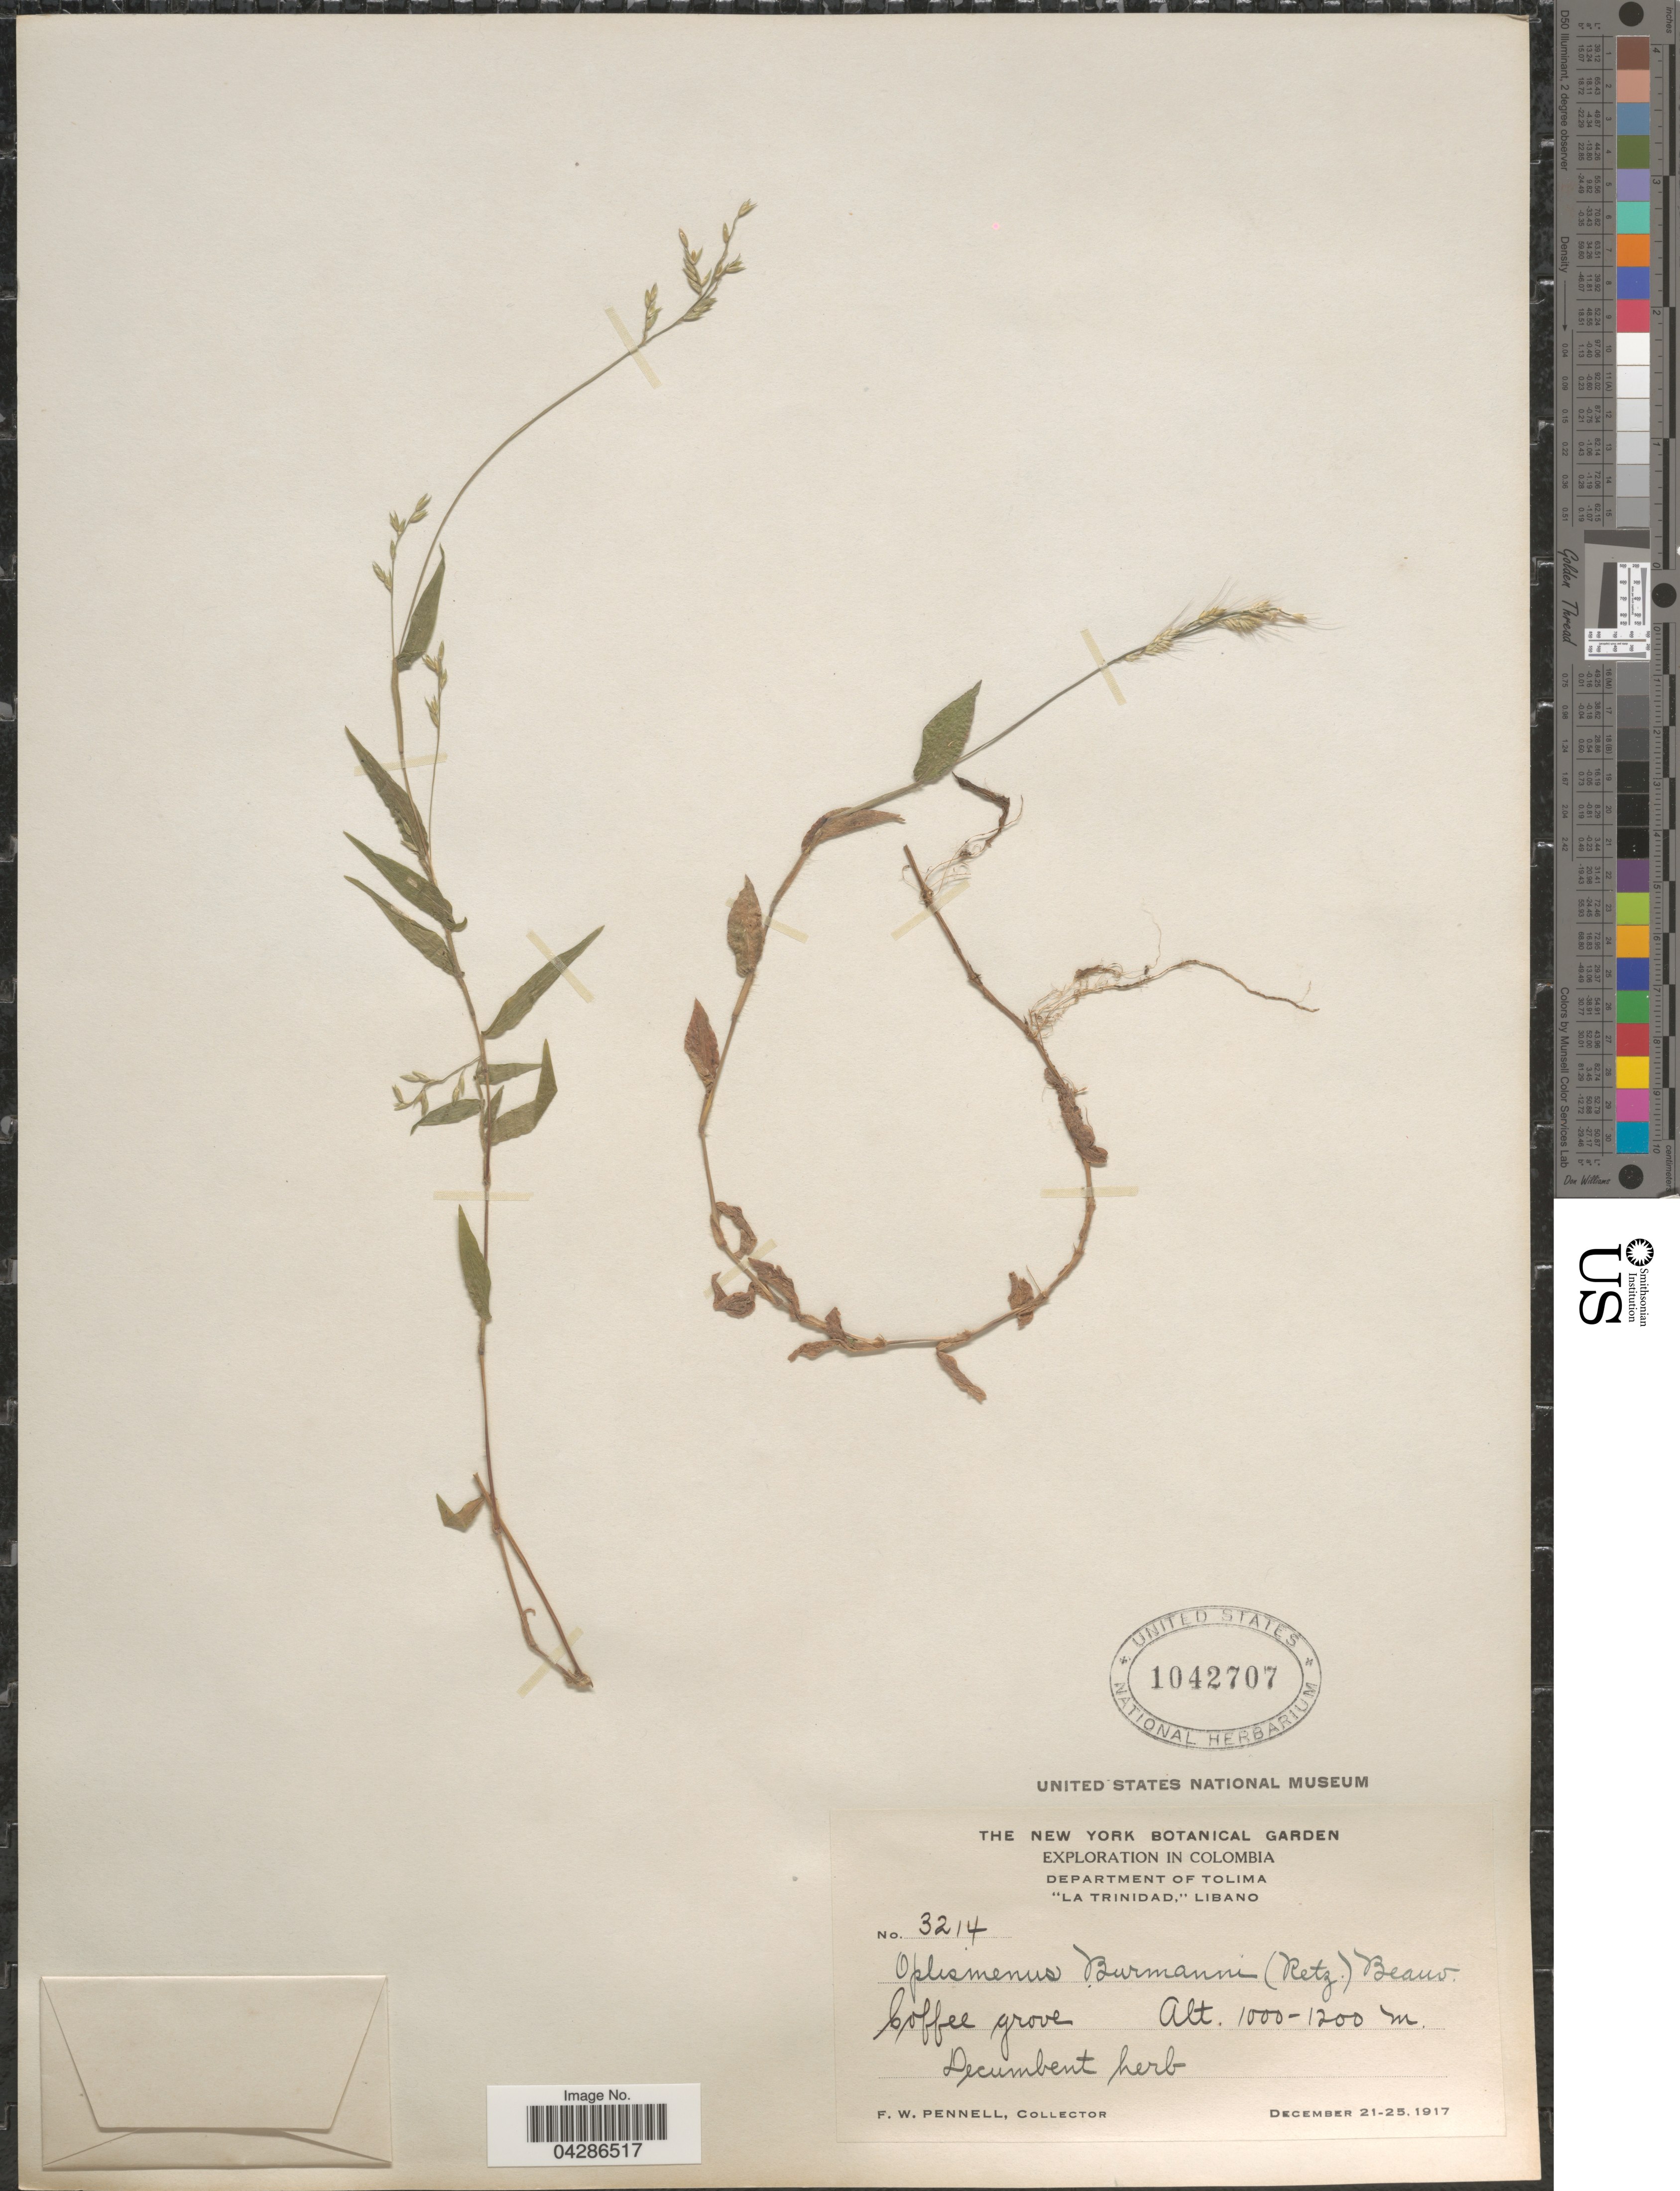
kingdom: Plantae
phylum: Tracheophyta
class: Liliopsida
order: Poales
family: Poaceae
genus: Oplismenus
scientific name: Oplismenus burmannii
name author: (Retz.) P. Beauv.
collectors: F. W. Pennell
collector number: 3214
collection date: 1917-12-21/1917-12-25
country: Colombia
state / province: Tolima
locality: Exploration in Colombia. Department of Tolima. "La Trinidad," Libano. Coffee grove.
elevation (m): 1000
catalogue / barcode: US 1042707